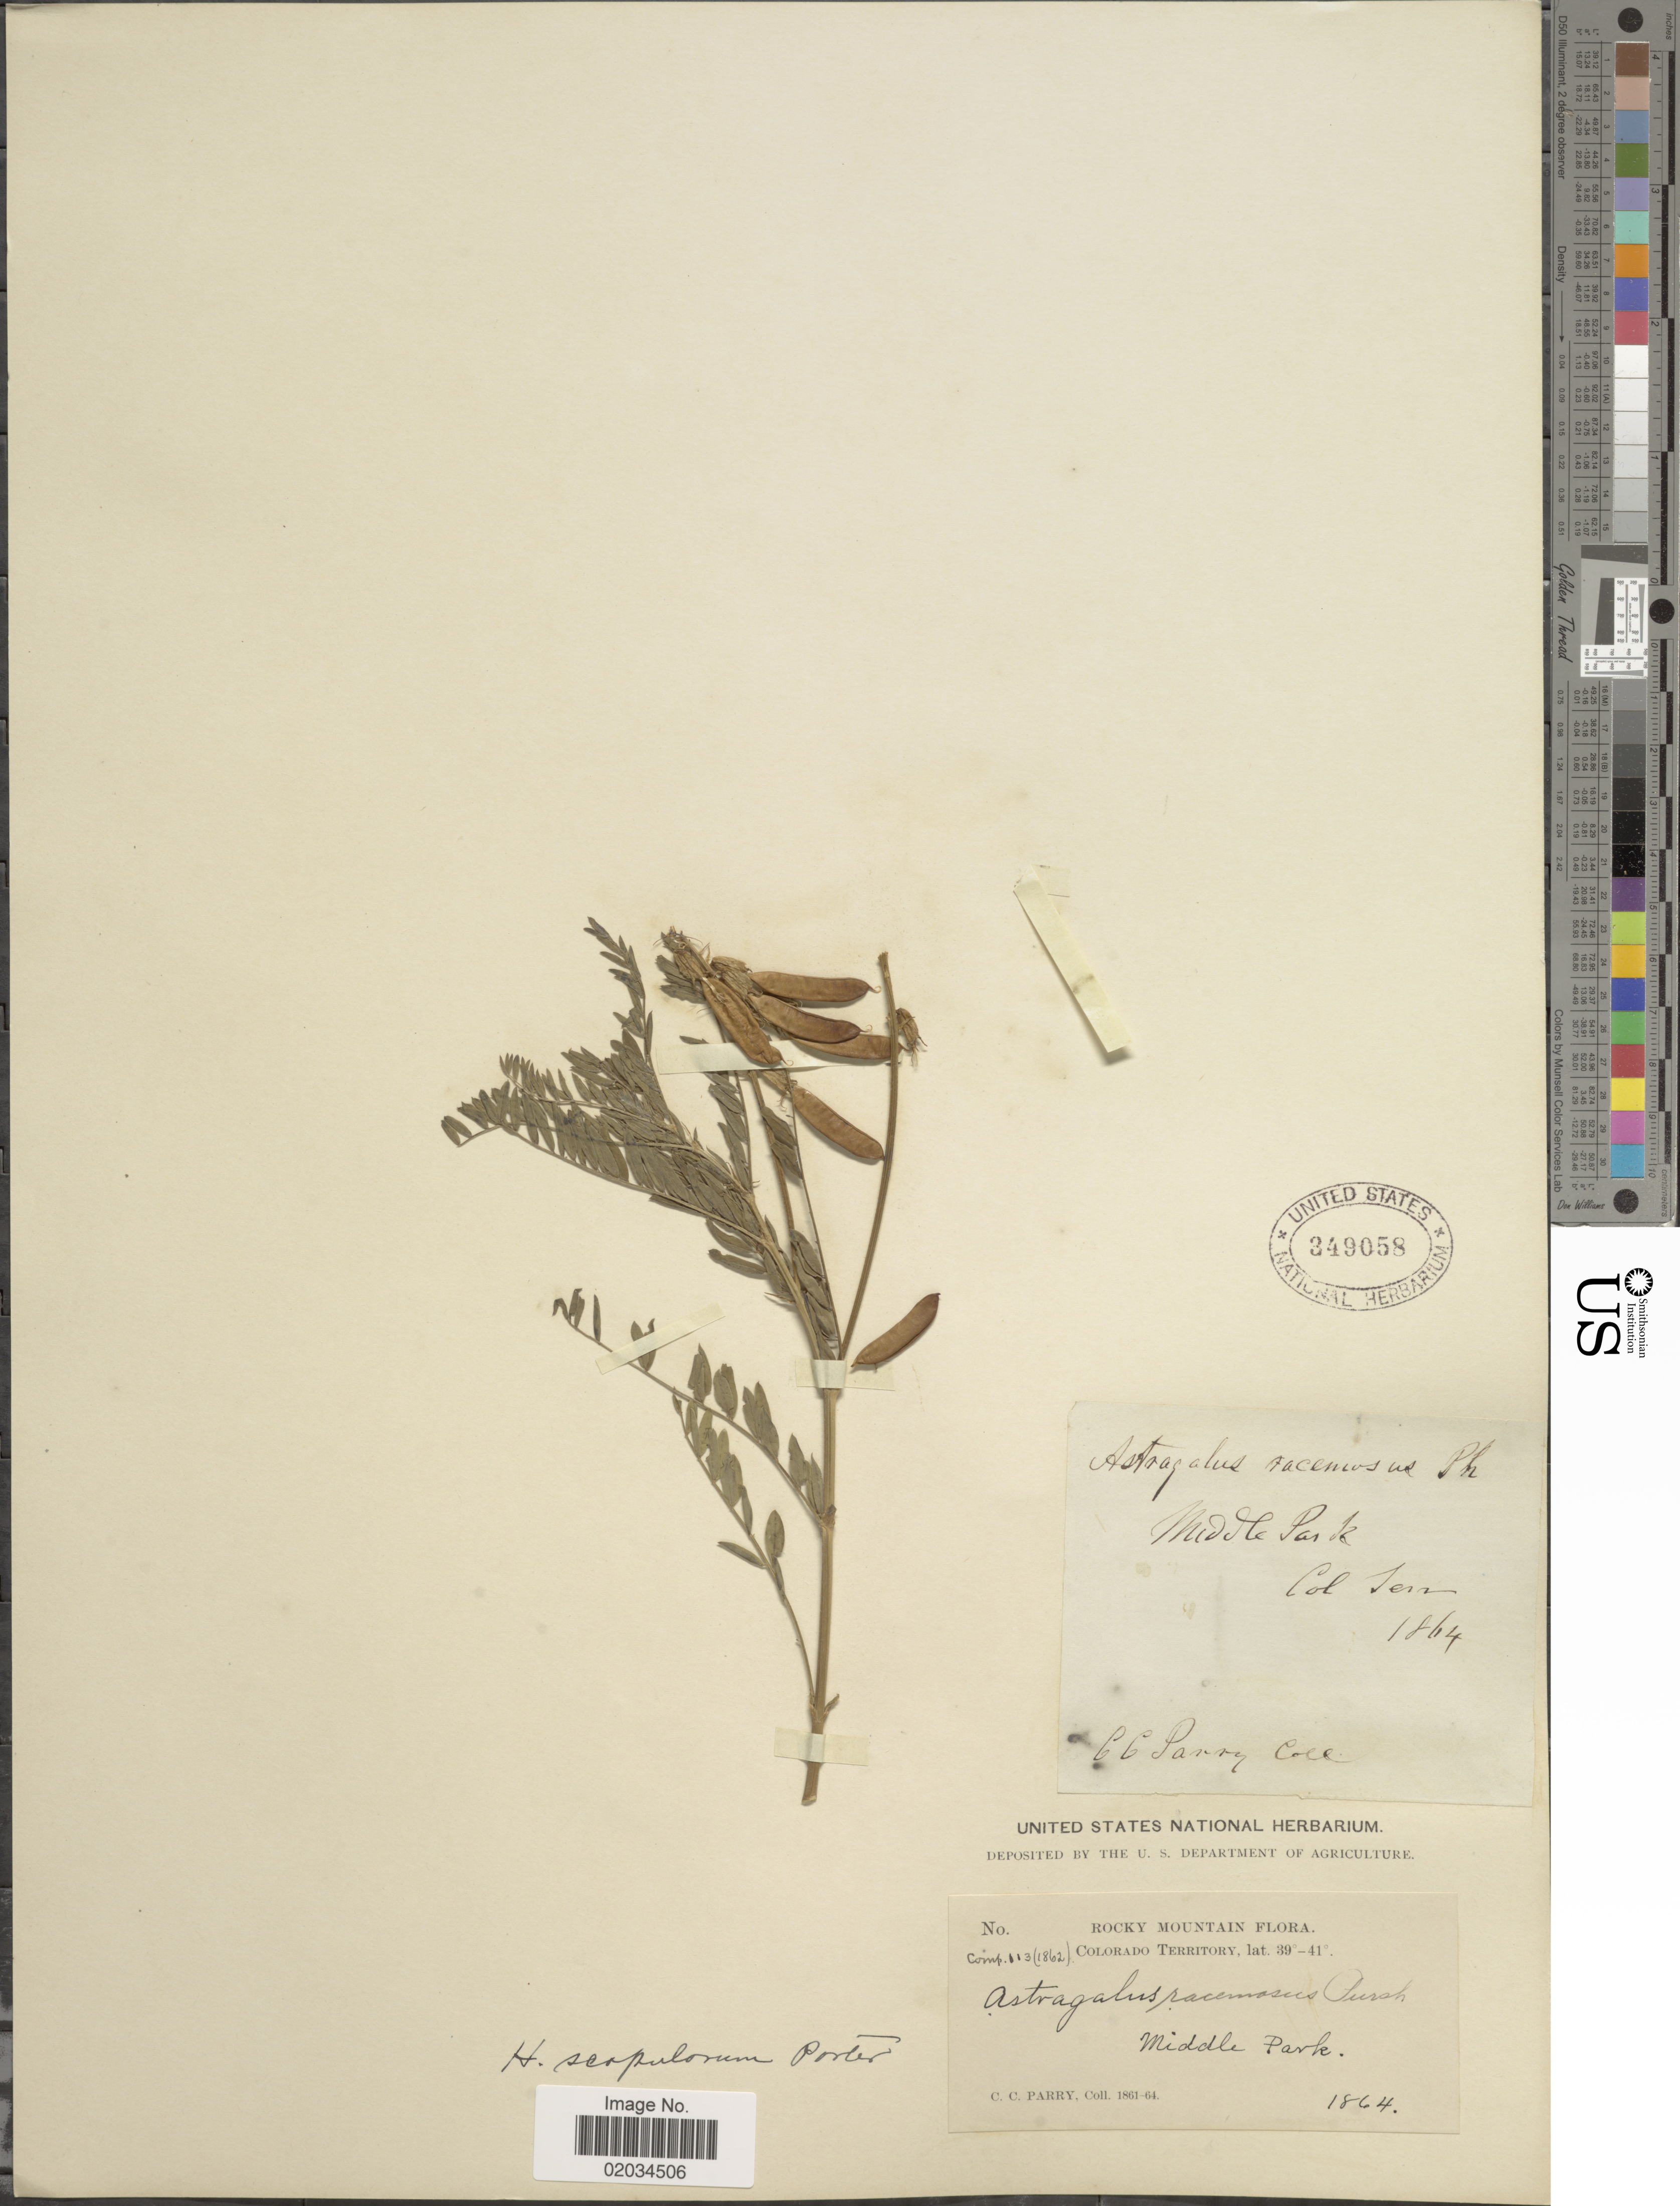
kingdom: Plantae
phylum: Tracheophyta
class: Magnoliopsida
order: Fabales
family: Fabaceae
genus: Astragalus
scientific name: Astragalus scopulorum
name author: Porter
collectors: C. C. Parry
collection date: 1864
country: United States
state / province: Colorado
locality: Rocky Mountain, Middle Park.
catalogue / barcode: US 349058